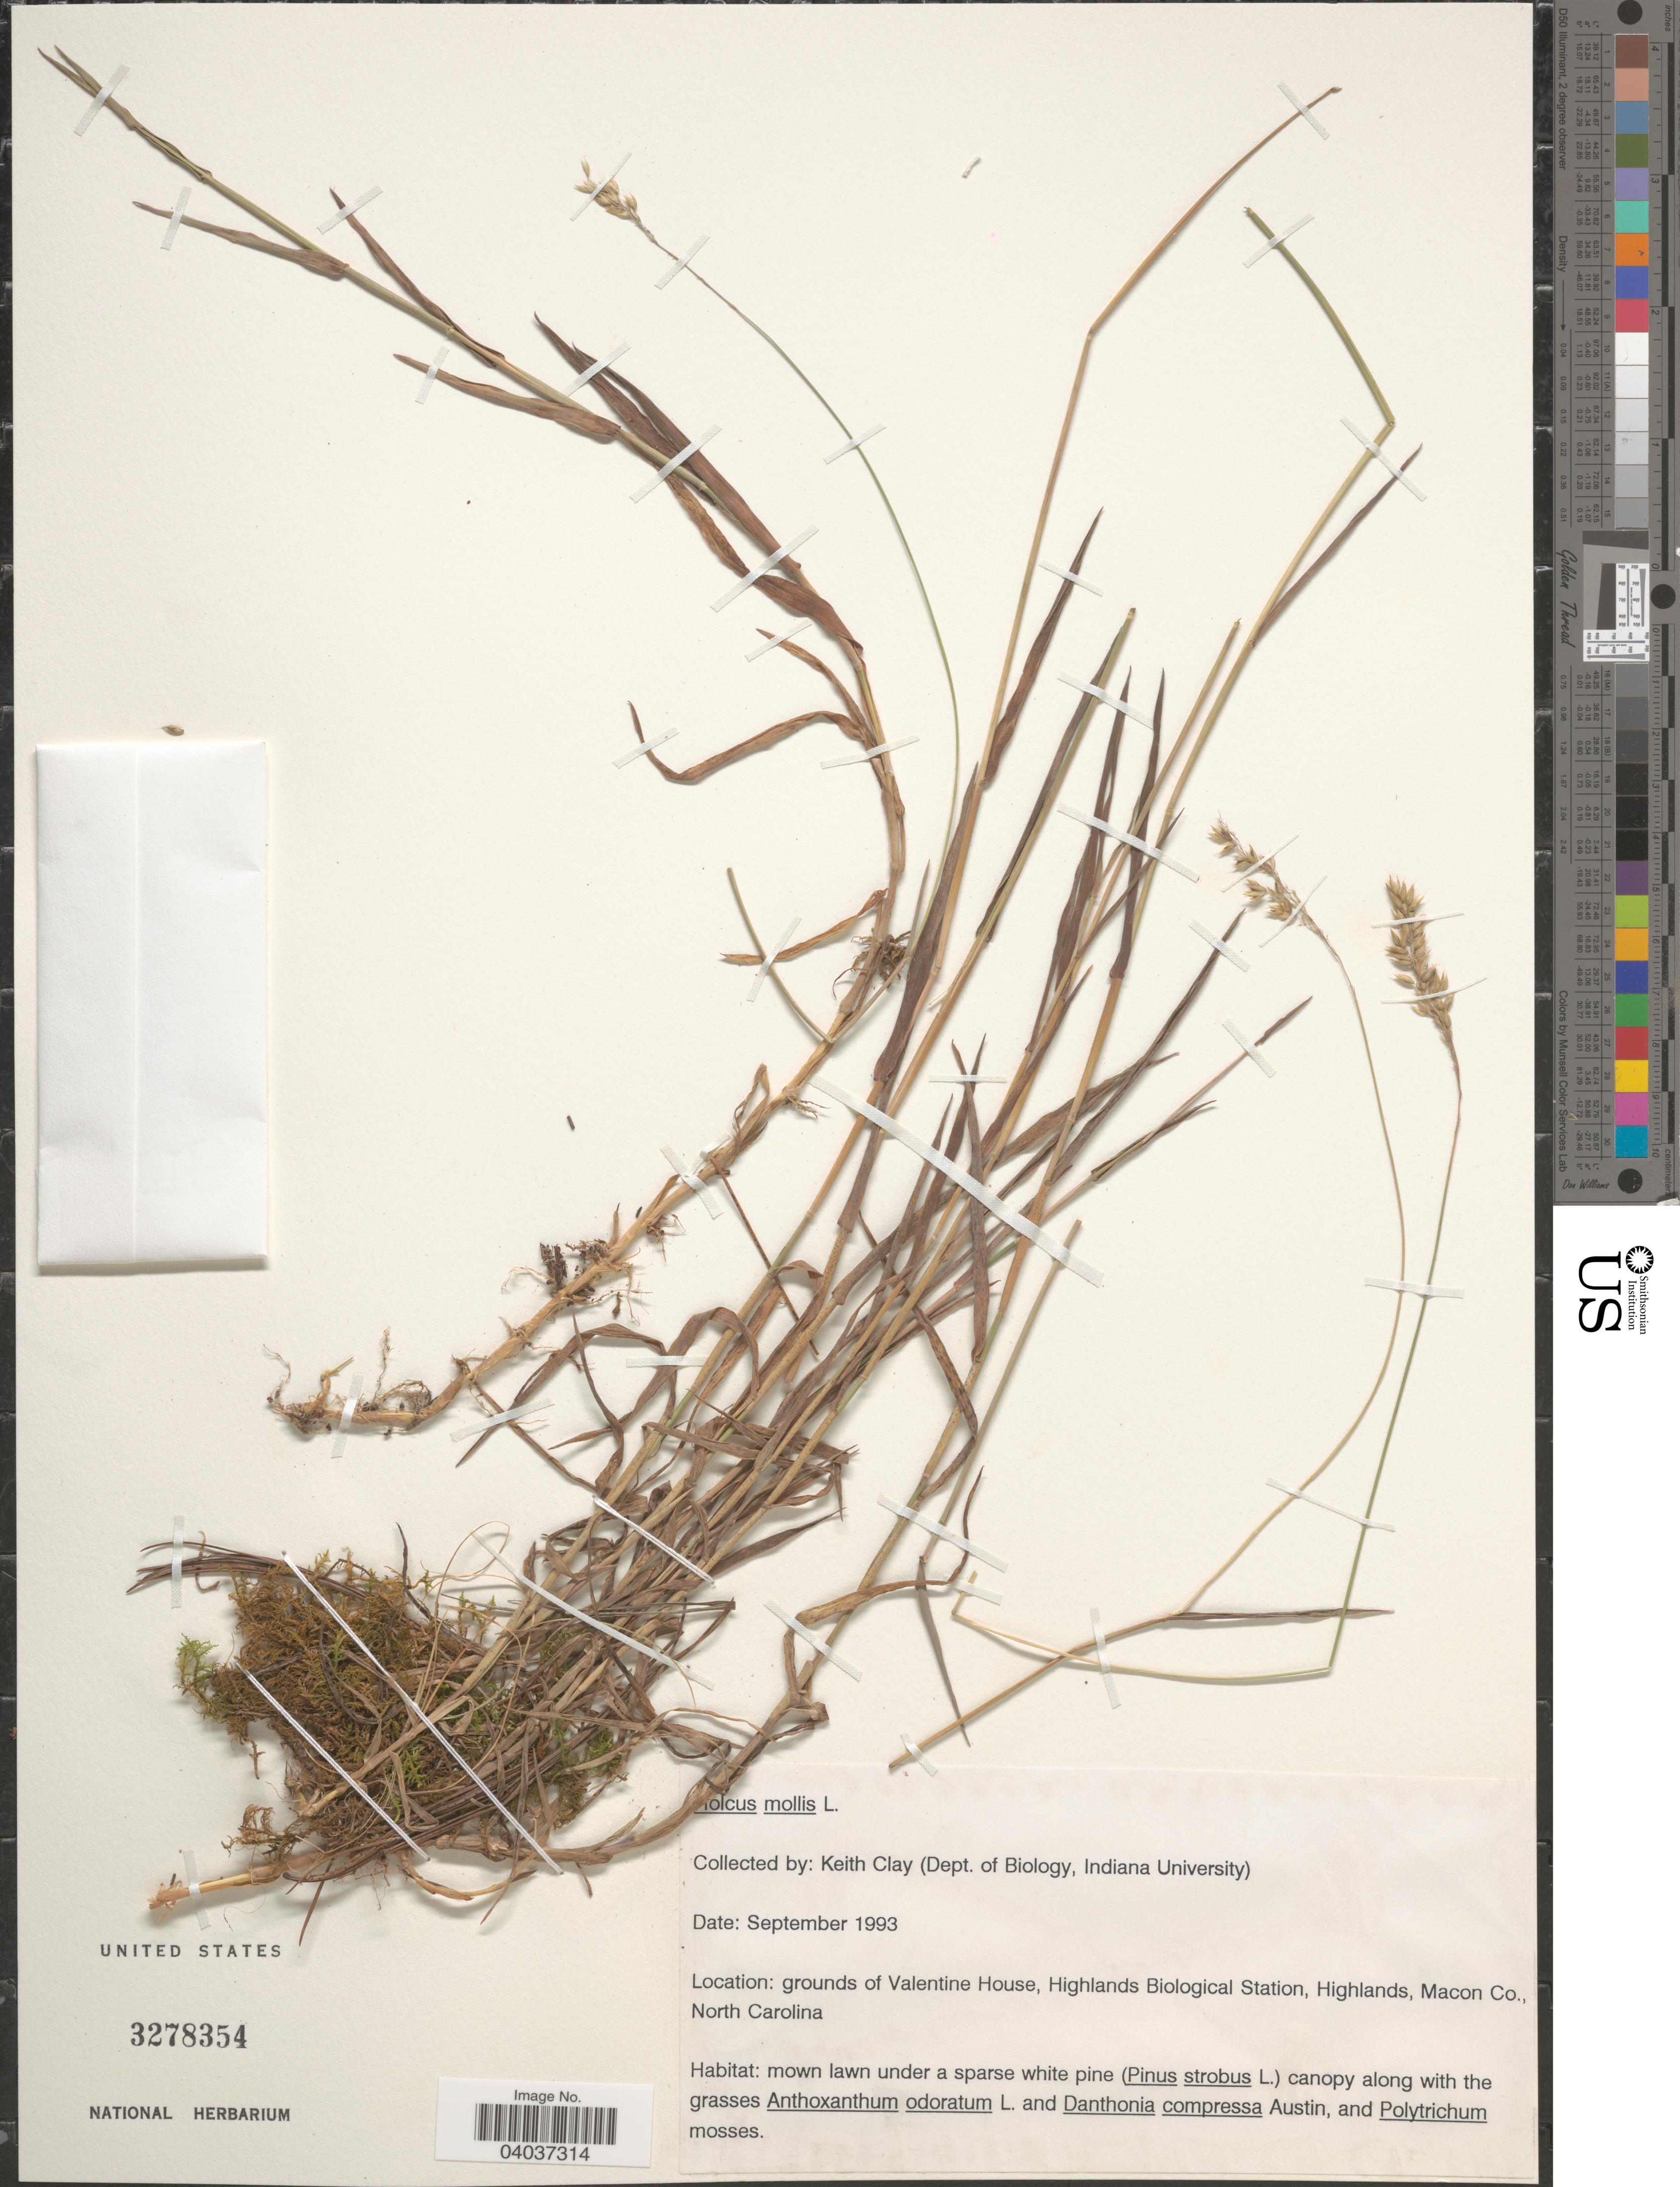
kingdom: Plantae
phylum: Tracheophyta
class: Liliopsida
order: Poales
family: Poaceae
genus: Holcus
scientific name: Holcus mollis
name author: L.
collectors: K. Clay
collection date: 1993-09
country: United States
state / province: North Carolina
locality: Grounds of Valentine House, Highlands Biological Station, Highlands, Macon Co.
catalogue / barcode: US 3278354